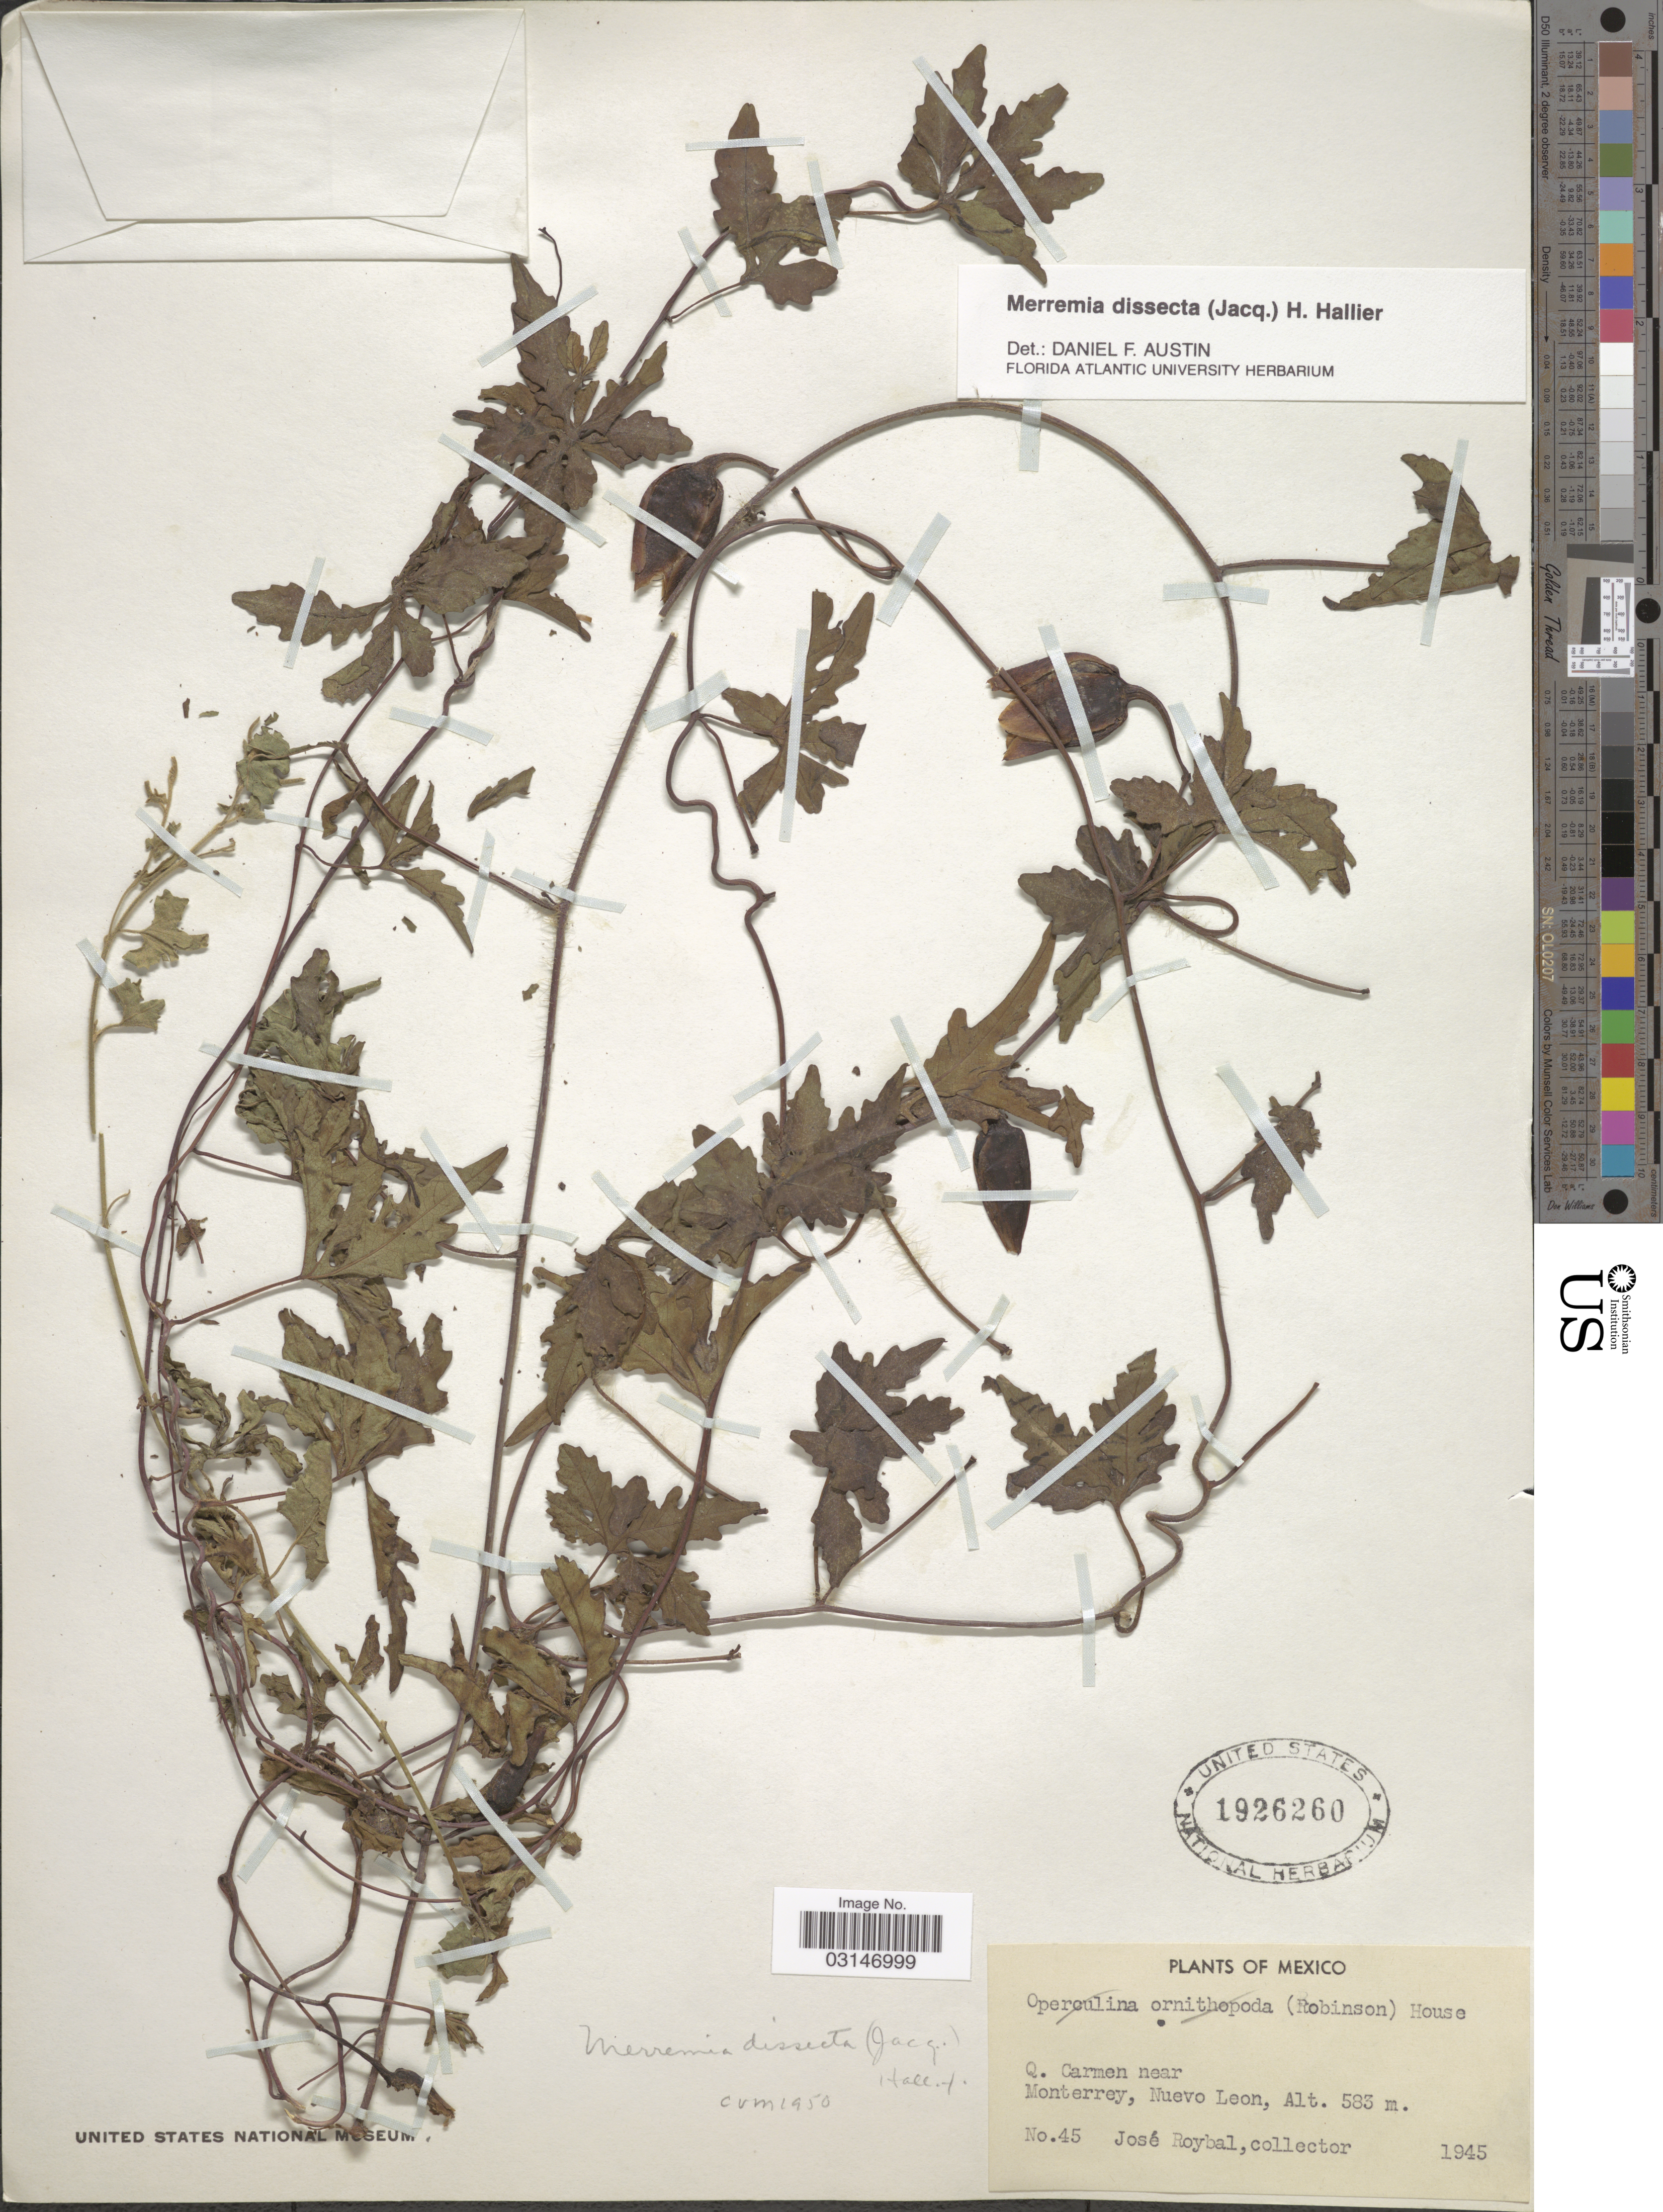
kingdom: Plantae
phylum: Tracheophyta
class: Magnoliopsida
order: Solanales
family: Convolvulaceae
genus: Distimake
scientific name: Distimake dissectus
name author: (Jacq.) A. R. Simões & Staples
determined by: Strong, Mark T., (BOT), Smithsonian Institution - National Museum of Natural History (UNITED STATES)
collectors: J. Roybal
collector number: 45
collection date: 1945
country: Mexico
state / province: Nuevo León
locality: Q. Carmen near Monterrey, Nuevo Leon.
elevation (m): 583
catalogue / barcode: US 1926260